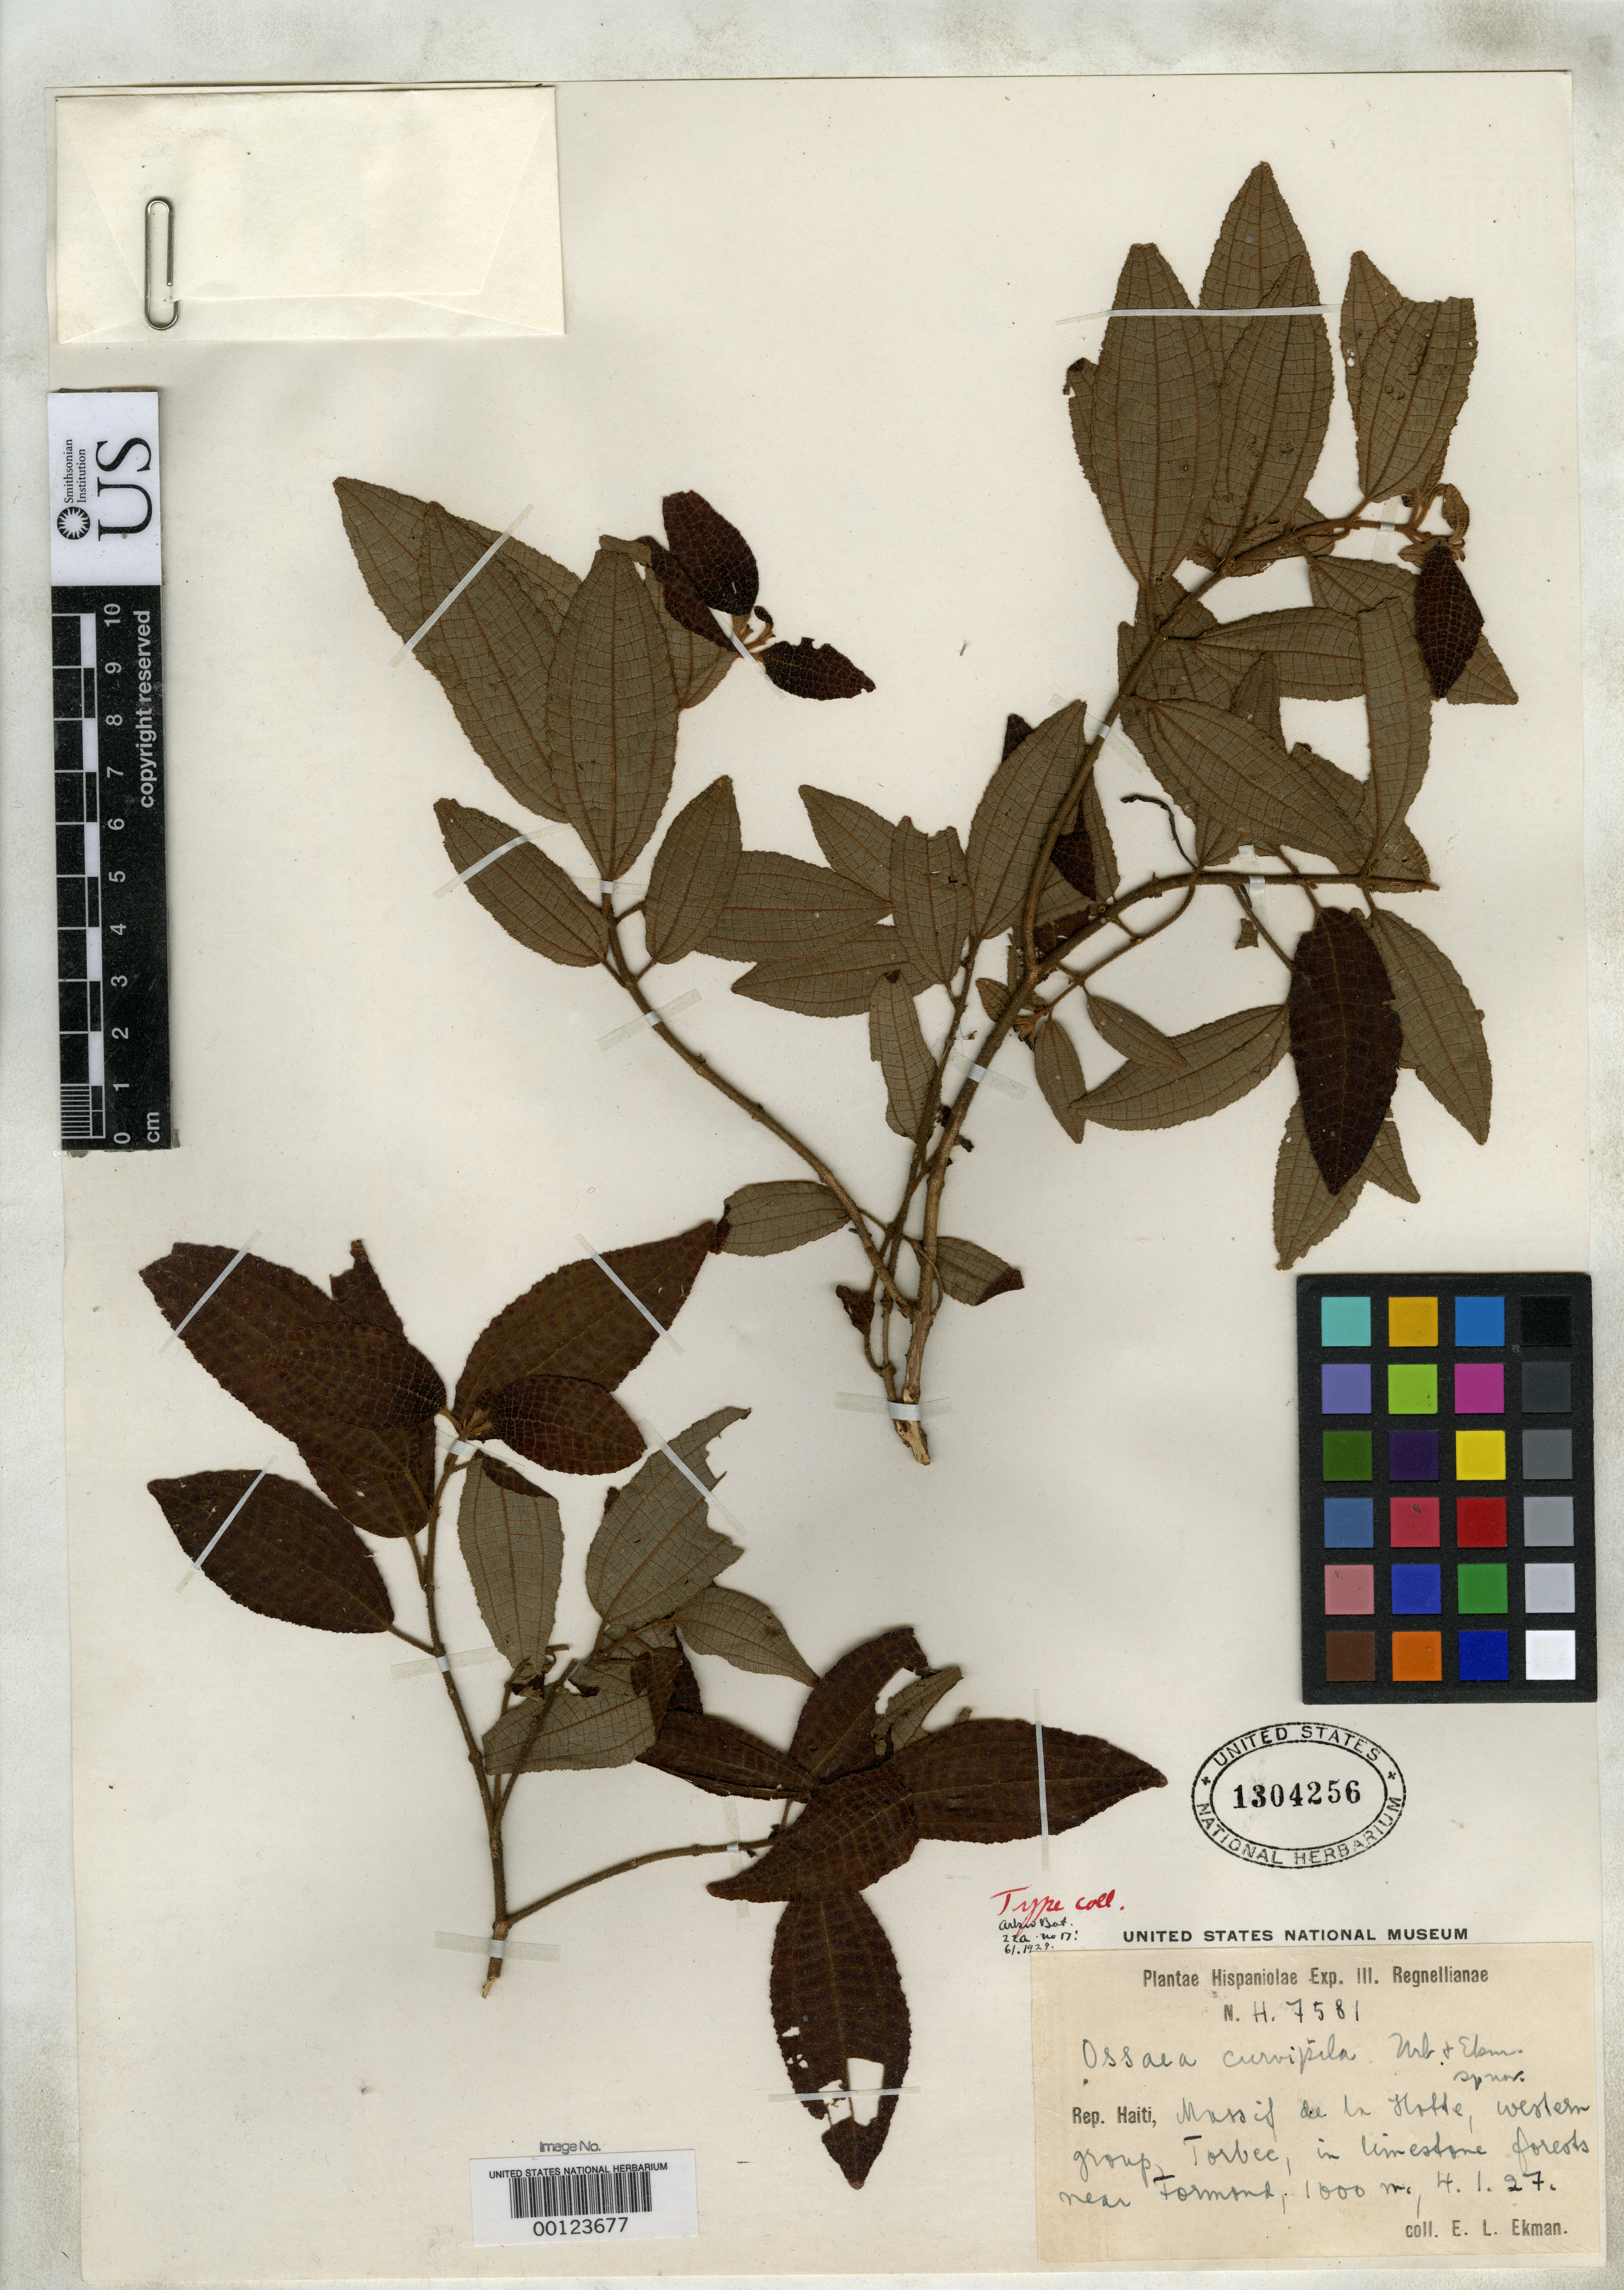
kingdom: Plantae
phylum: Tracheophyta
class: Magnoliopsida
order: Myrtales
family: Melastomataceae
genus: Ossaea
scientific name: Ossaea curvipila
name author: Urb. & Ekman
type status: Isotype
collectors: E. L. Ekman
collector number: H 7581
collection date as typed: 04 Jan 1927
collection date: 1927-01-04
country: Haiti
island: Hispaniola Island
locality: Massif de la Hotte in parte occidentali prope Forman.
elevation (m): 1000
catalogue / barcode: US 1304256